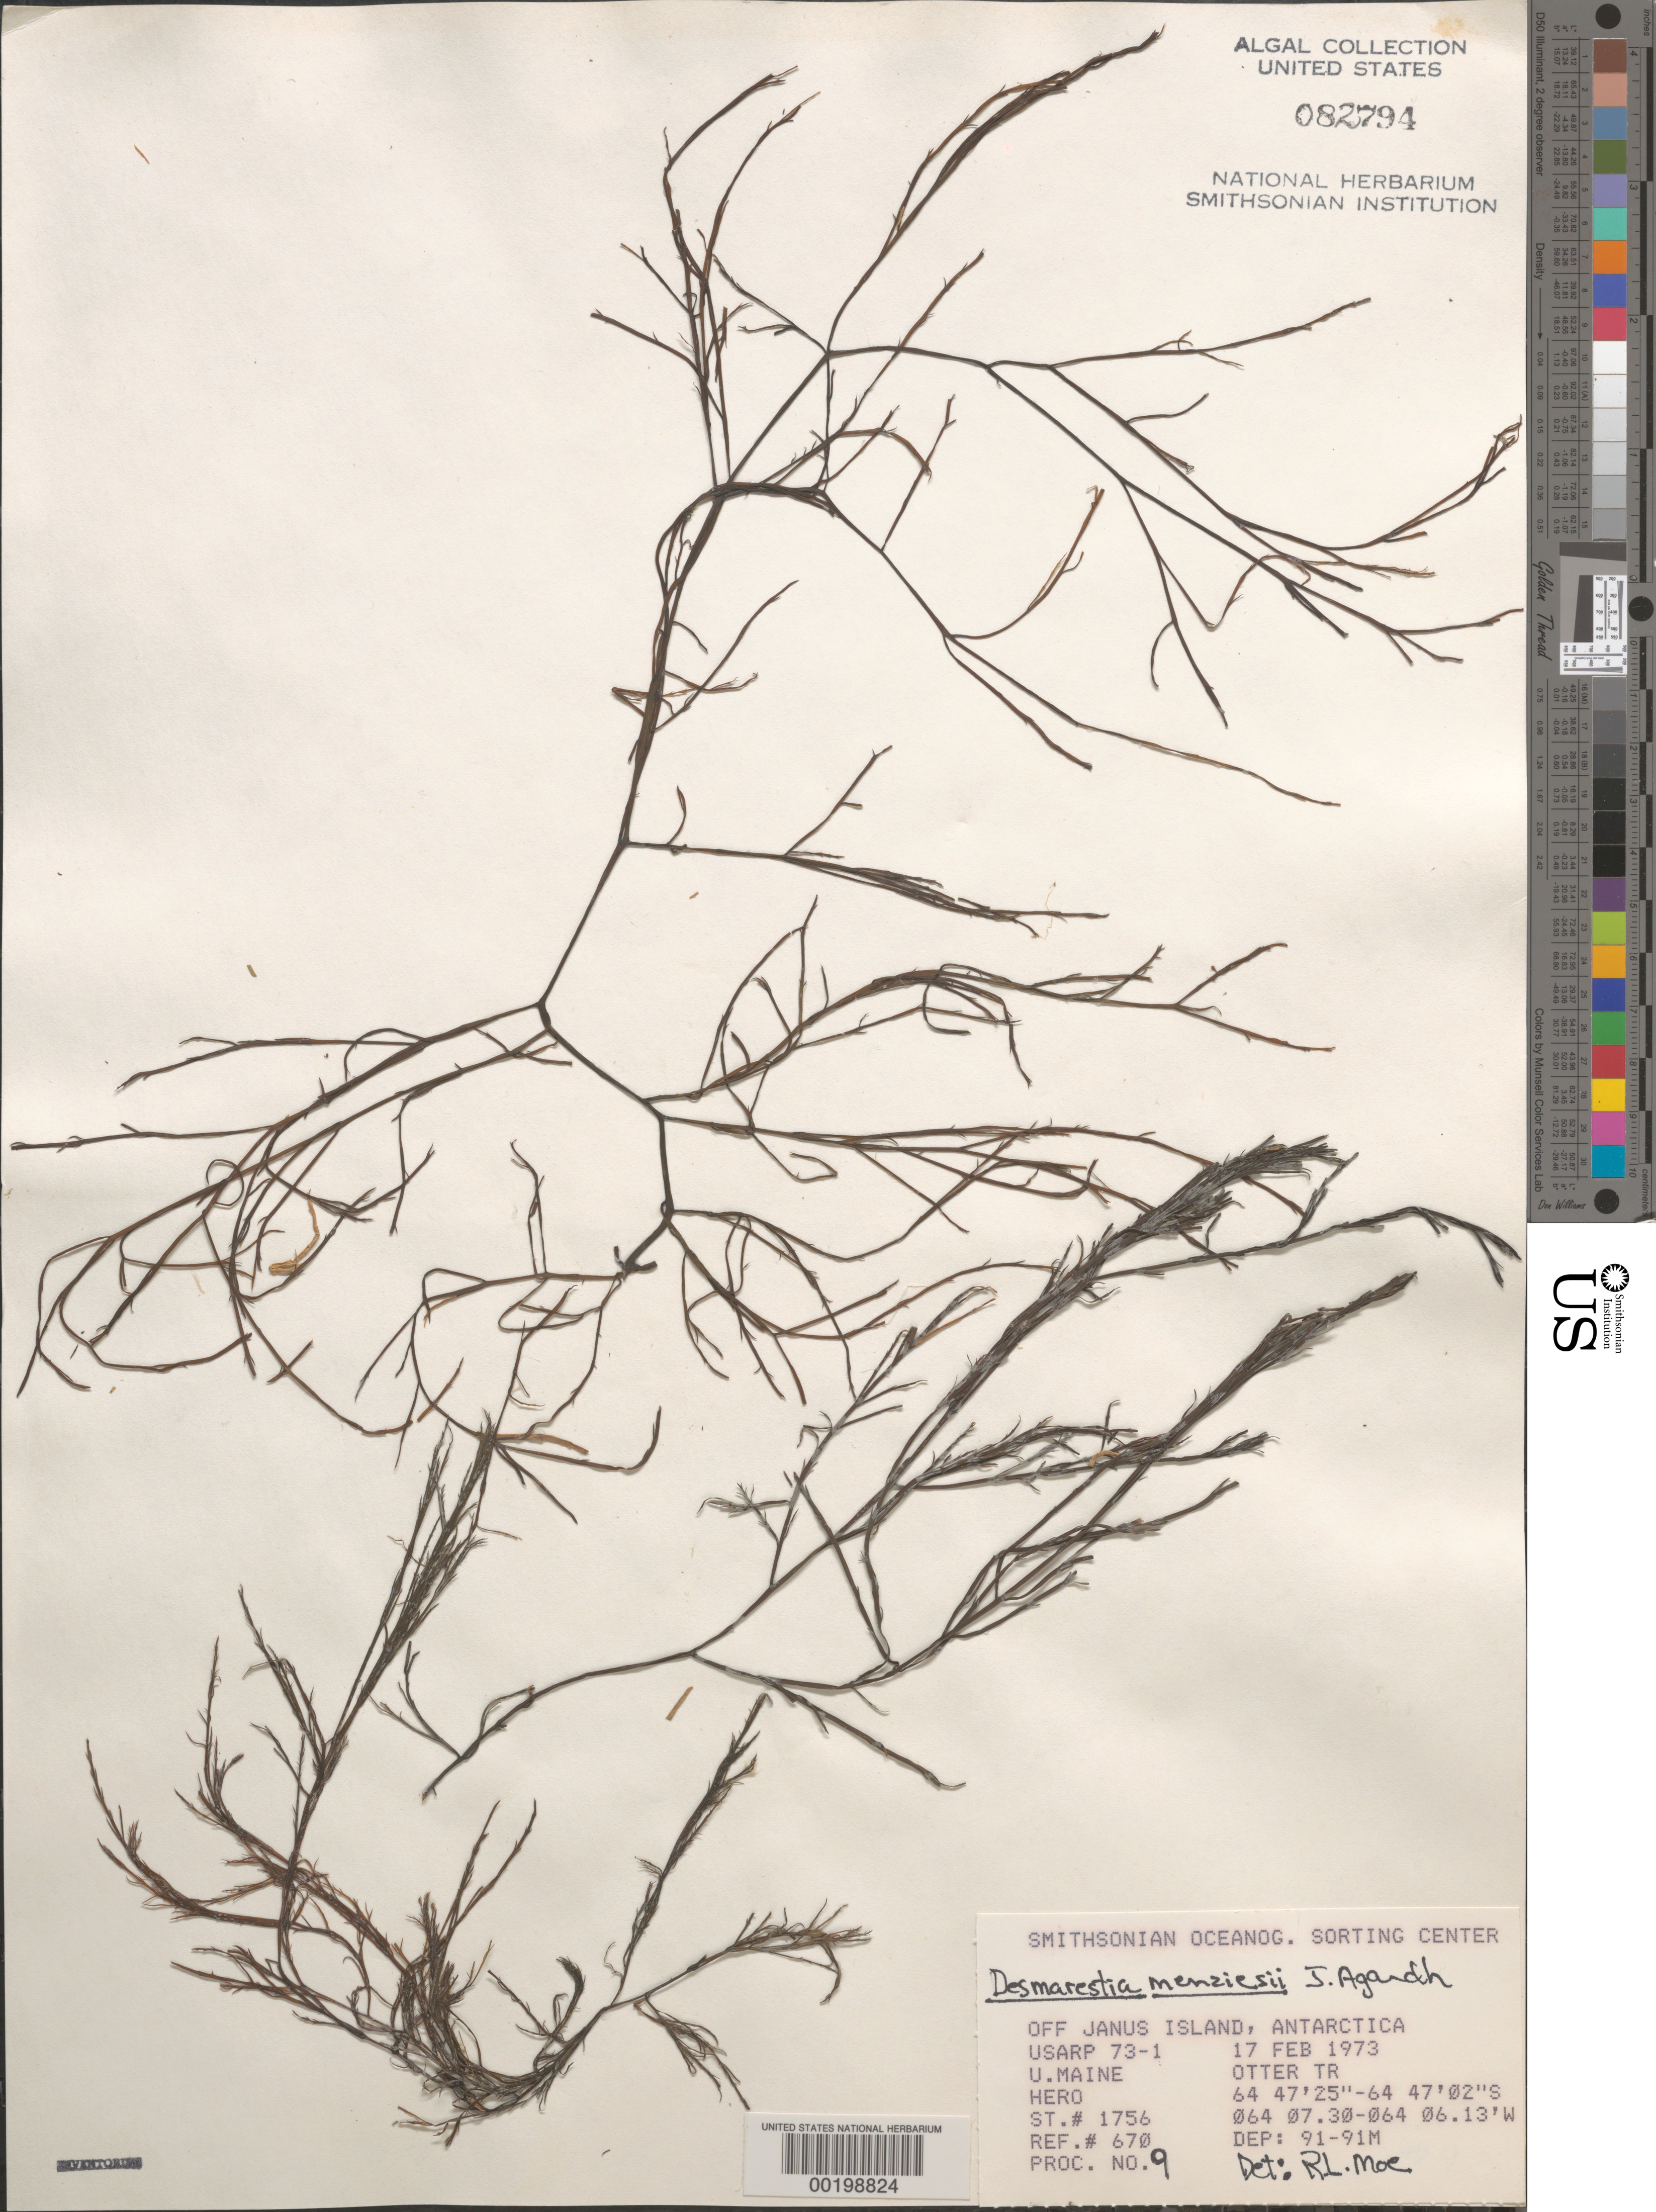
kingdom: Chromista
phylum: Ochrophyta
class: Phaeophyceae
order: Desmarestiales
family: Desmarestiaceae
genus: Desmarestia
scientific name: Desmarestia menziesii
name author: J. Agardh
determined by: Moe, R. L.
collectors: University of Maine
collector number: Station 1756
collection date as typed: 17 Feb 1973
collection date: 1973-02-17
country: Antarctica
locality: Off Janus Island, Antarctic Peninsula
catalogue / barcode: US 82794